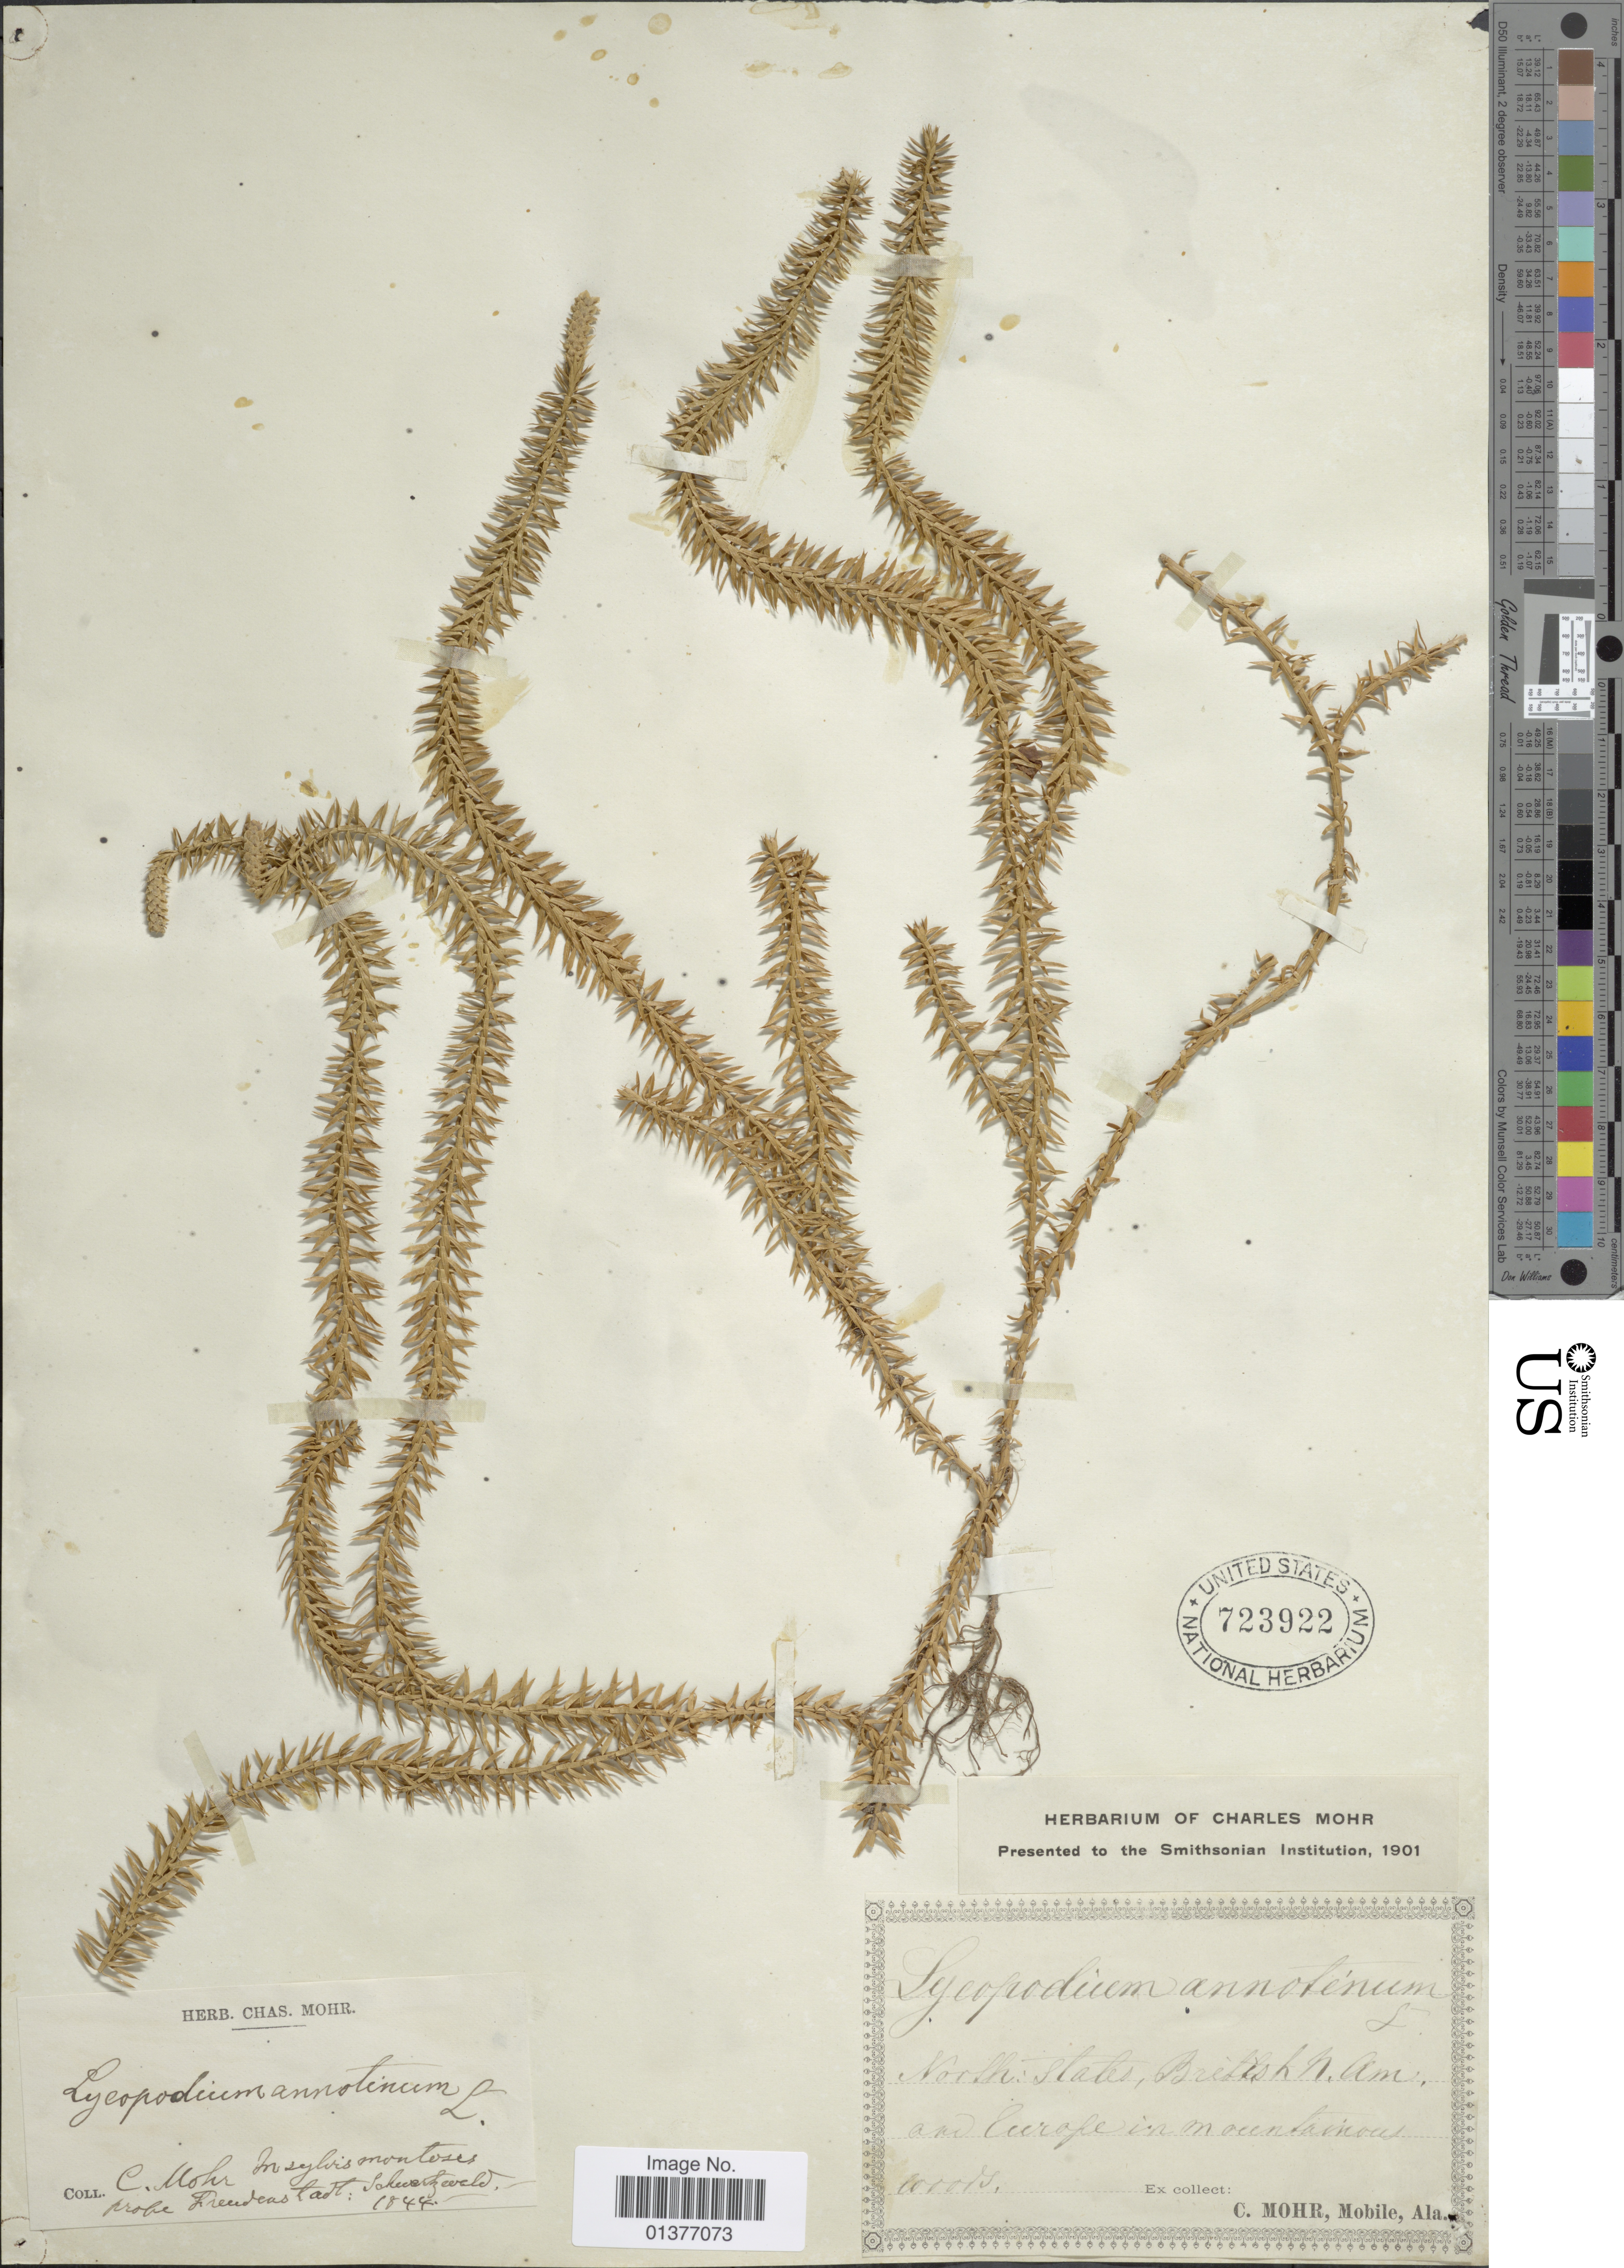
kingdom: Plantae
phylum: Tracheophyta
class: Lycopodiopsida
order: Lycopodiales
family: Lycopodiaceae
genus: Spinulum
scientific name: Spinulum annotinum subsp. annotinum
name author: (L.) A. Haines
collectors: C. T. Mohr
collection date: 1844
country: Germany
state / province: Baden-Württemberg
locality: In sylvis montosis probe Freudenstadt: Schwartzwald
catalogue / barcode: US 723922